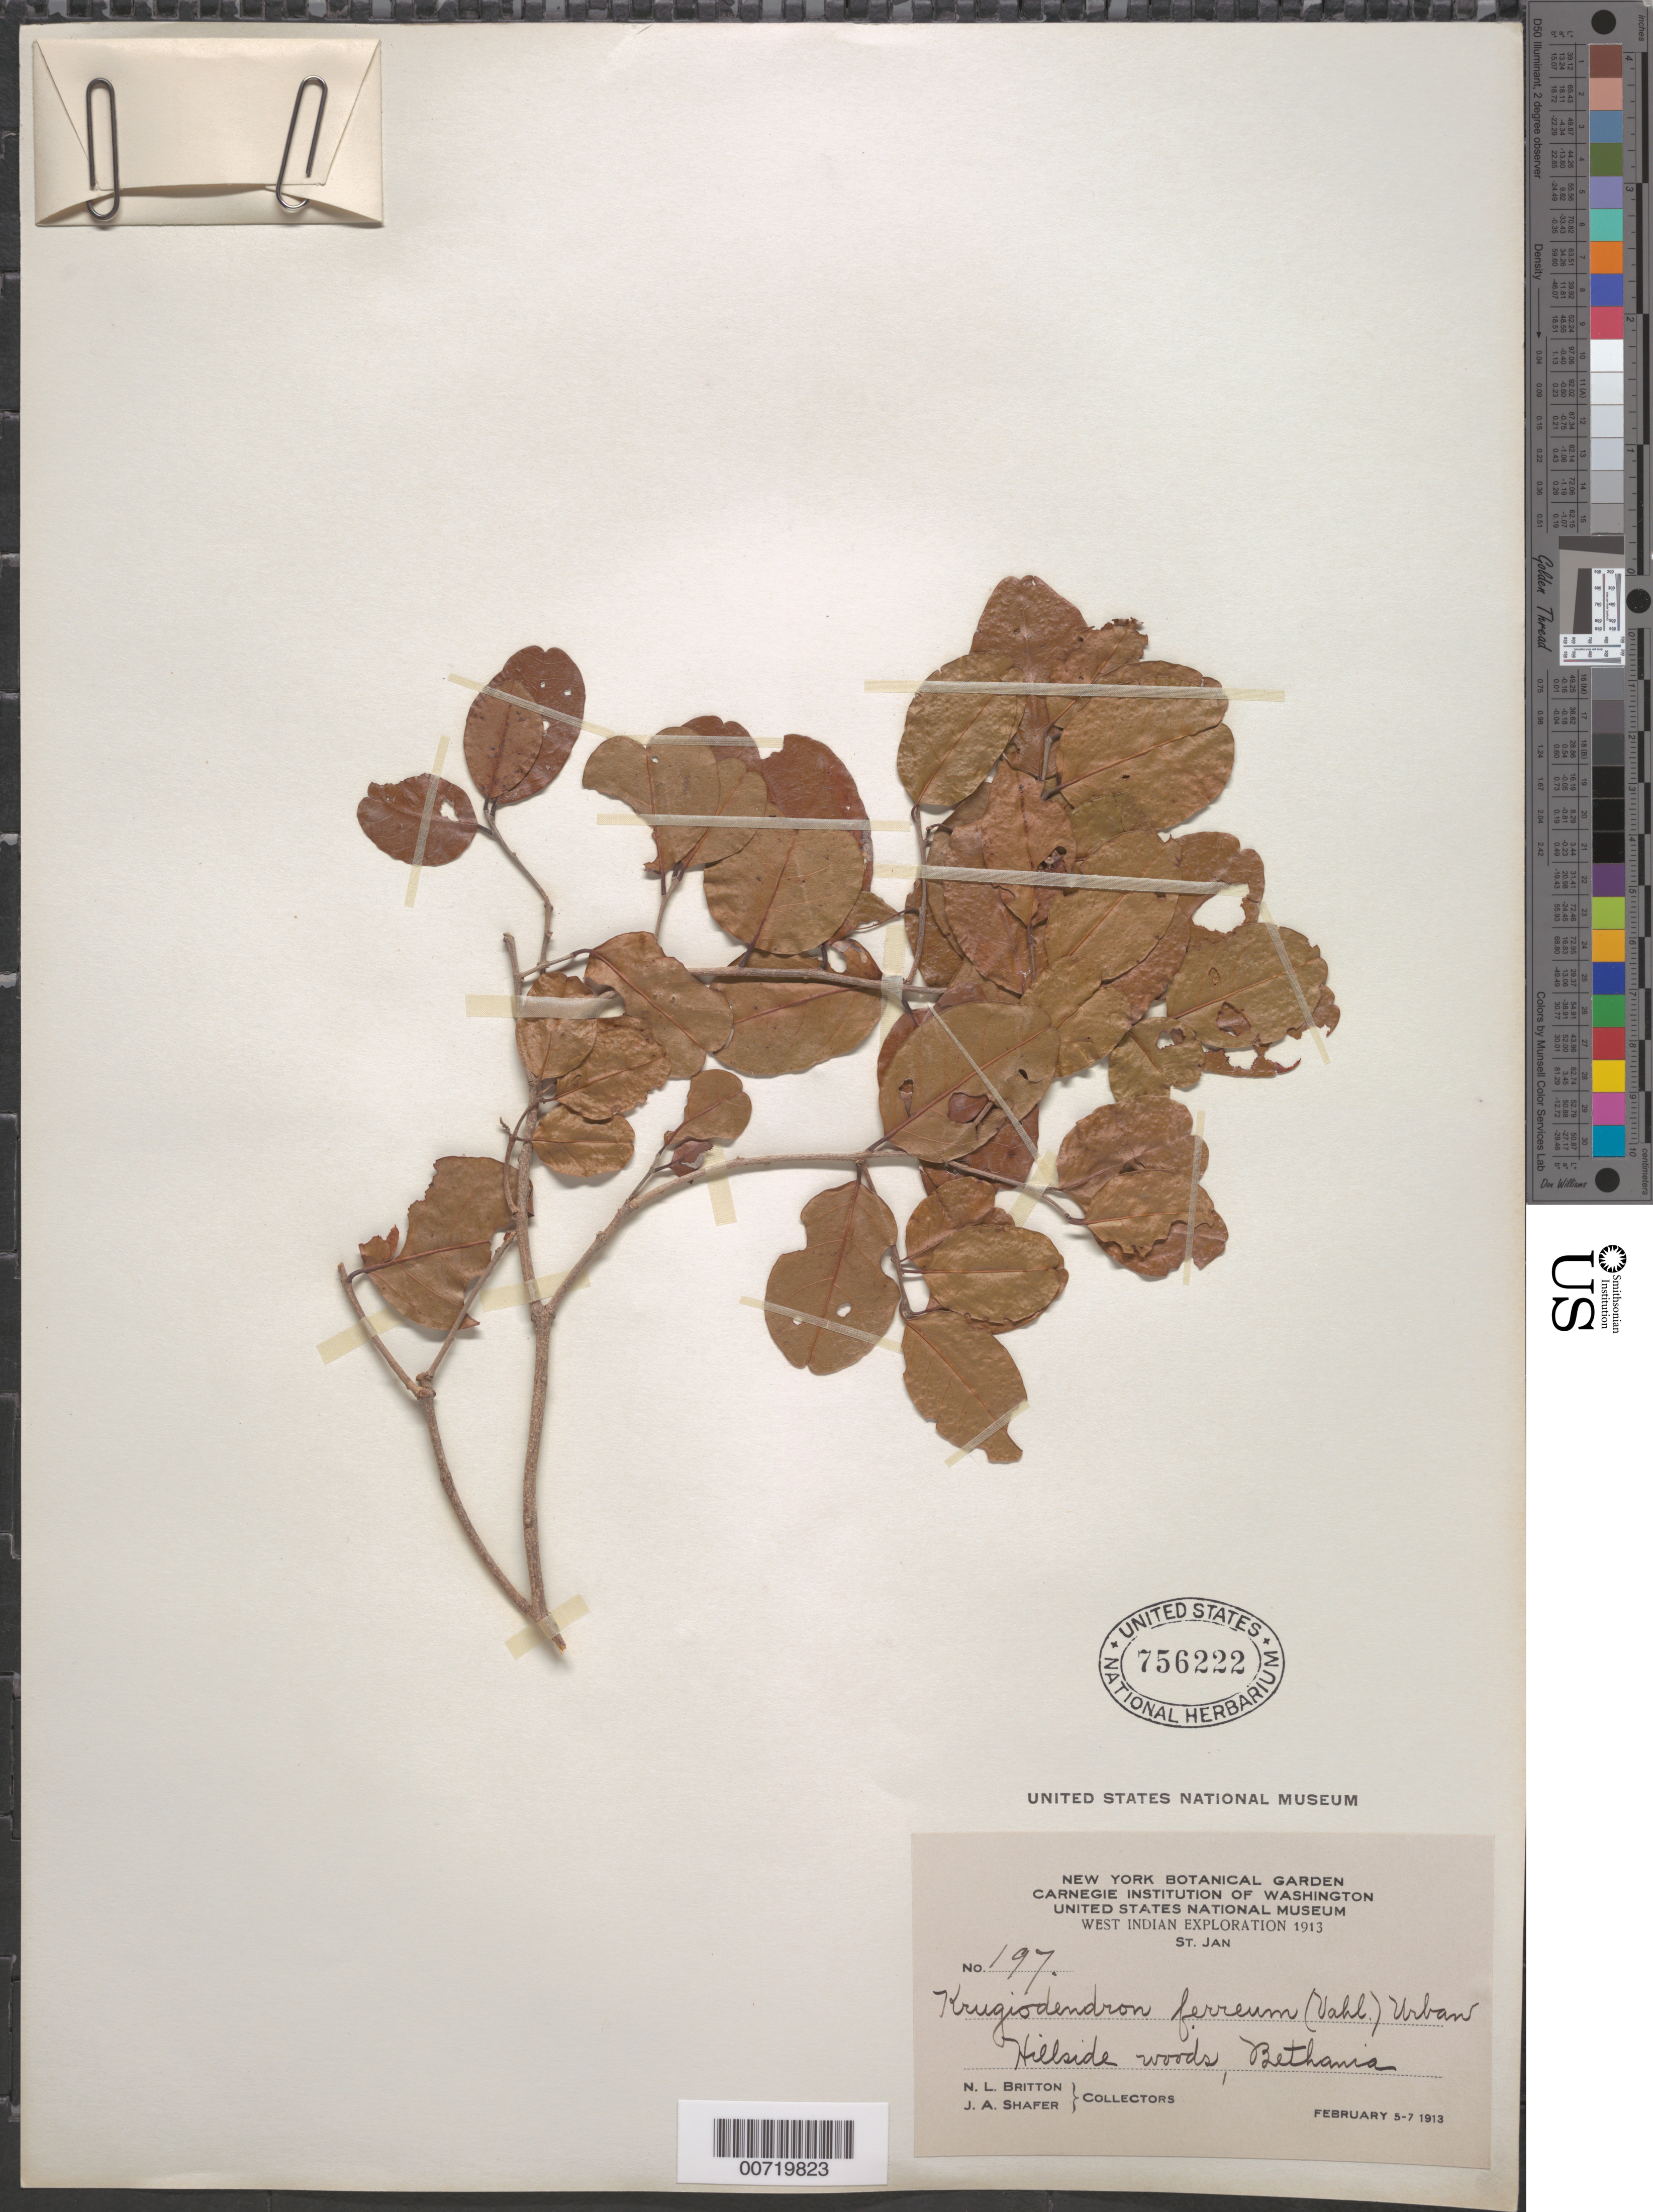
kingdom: Plantae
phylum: Tracheophyta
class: Magnoliopsida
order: Rosales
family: Rhamnaceae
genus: Krugiodendron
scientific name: Krugiodendron ferreum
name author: (Vahl) Urb.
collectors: N. Britton & J. A. Shafer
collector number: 197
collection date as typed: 05 Feb 1913 to 07 Feb 1913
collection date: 1913-02-05/1913-02-07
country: U.S. Virgin Islands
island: St. John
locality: S. John; Bethany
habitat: Hillside woods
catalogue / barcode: US 756222